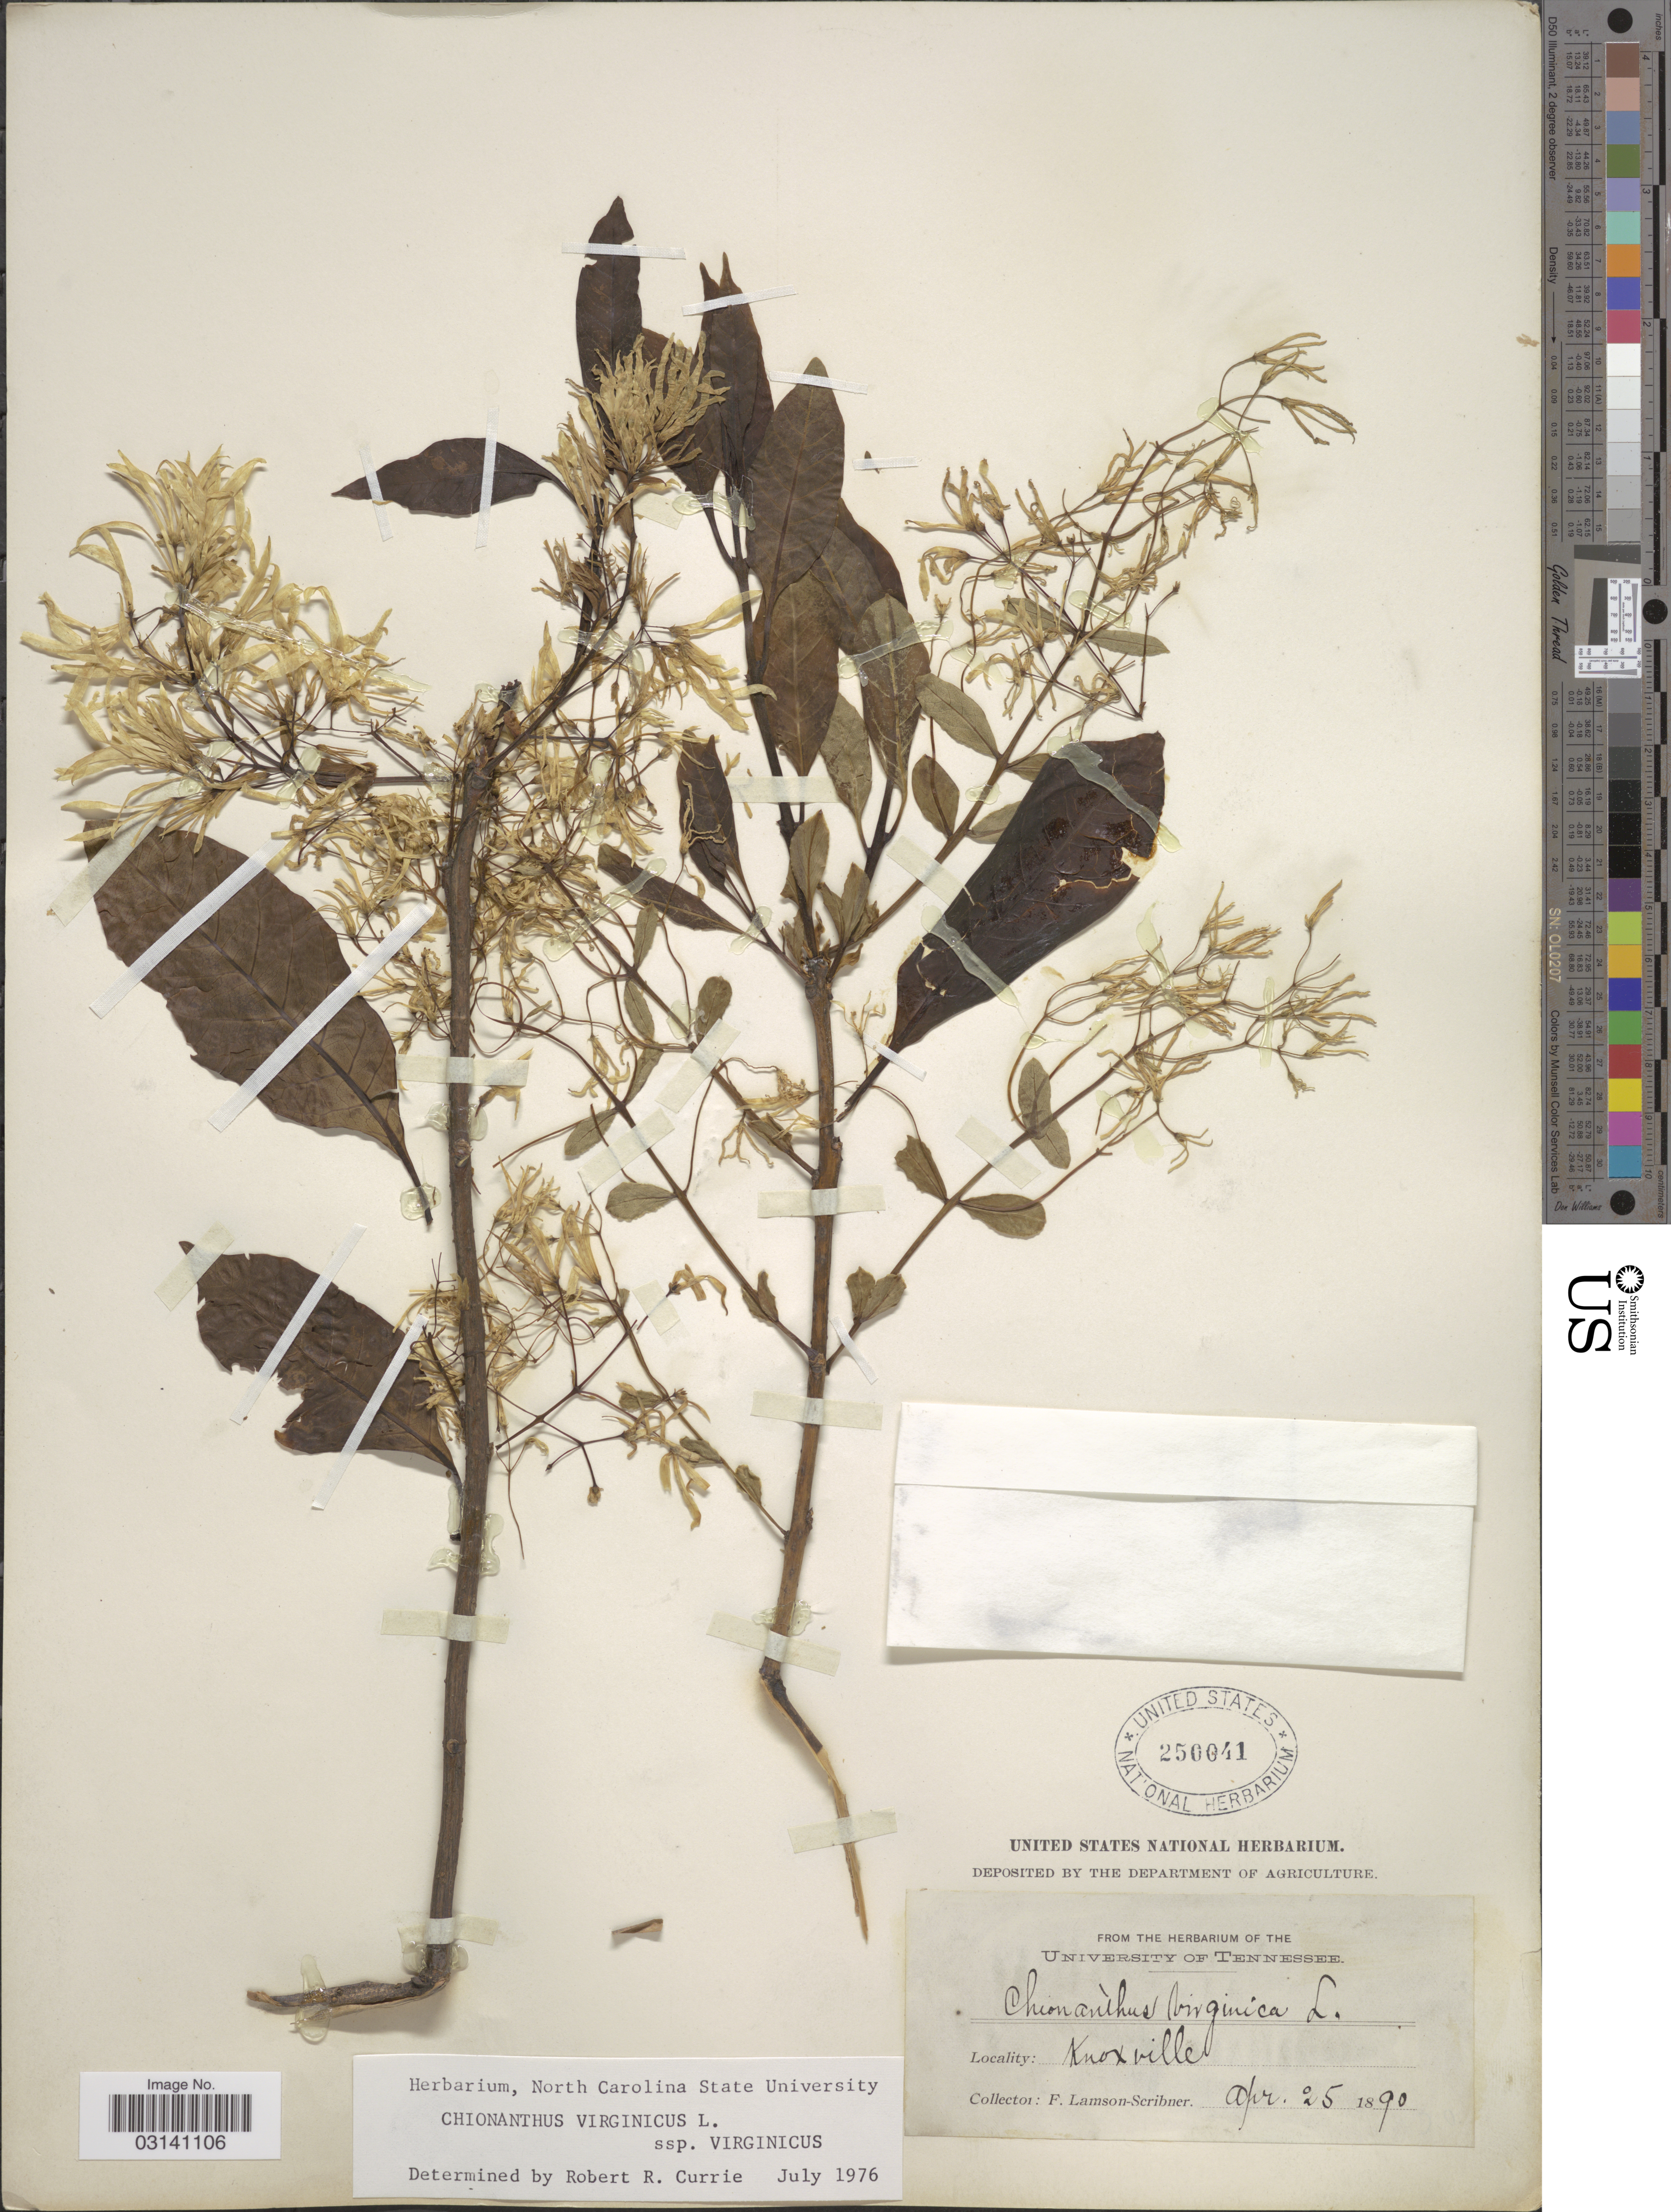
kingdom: Plantae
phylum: Tracheophyta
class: Magnoliopsida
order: Lamiales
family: Oleaceae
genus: Chionanthus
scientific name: Chionanthus virginicus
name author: L.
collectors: F. Lamson-Scribner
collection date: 1890-04-25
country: United States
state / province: Tennessee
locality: Knoxville.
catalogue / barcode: US 250041